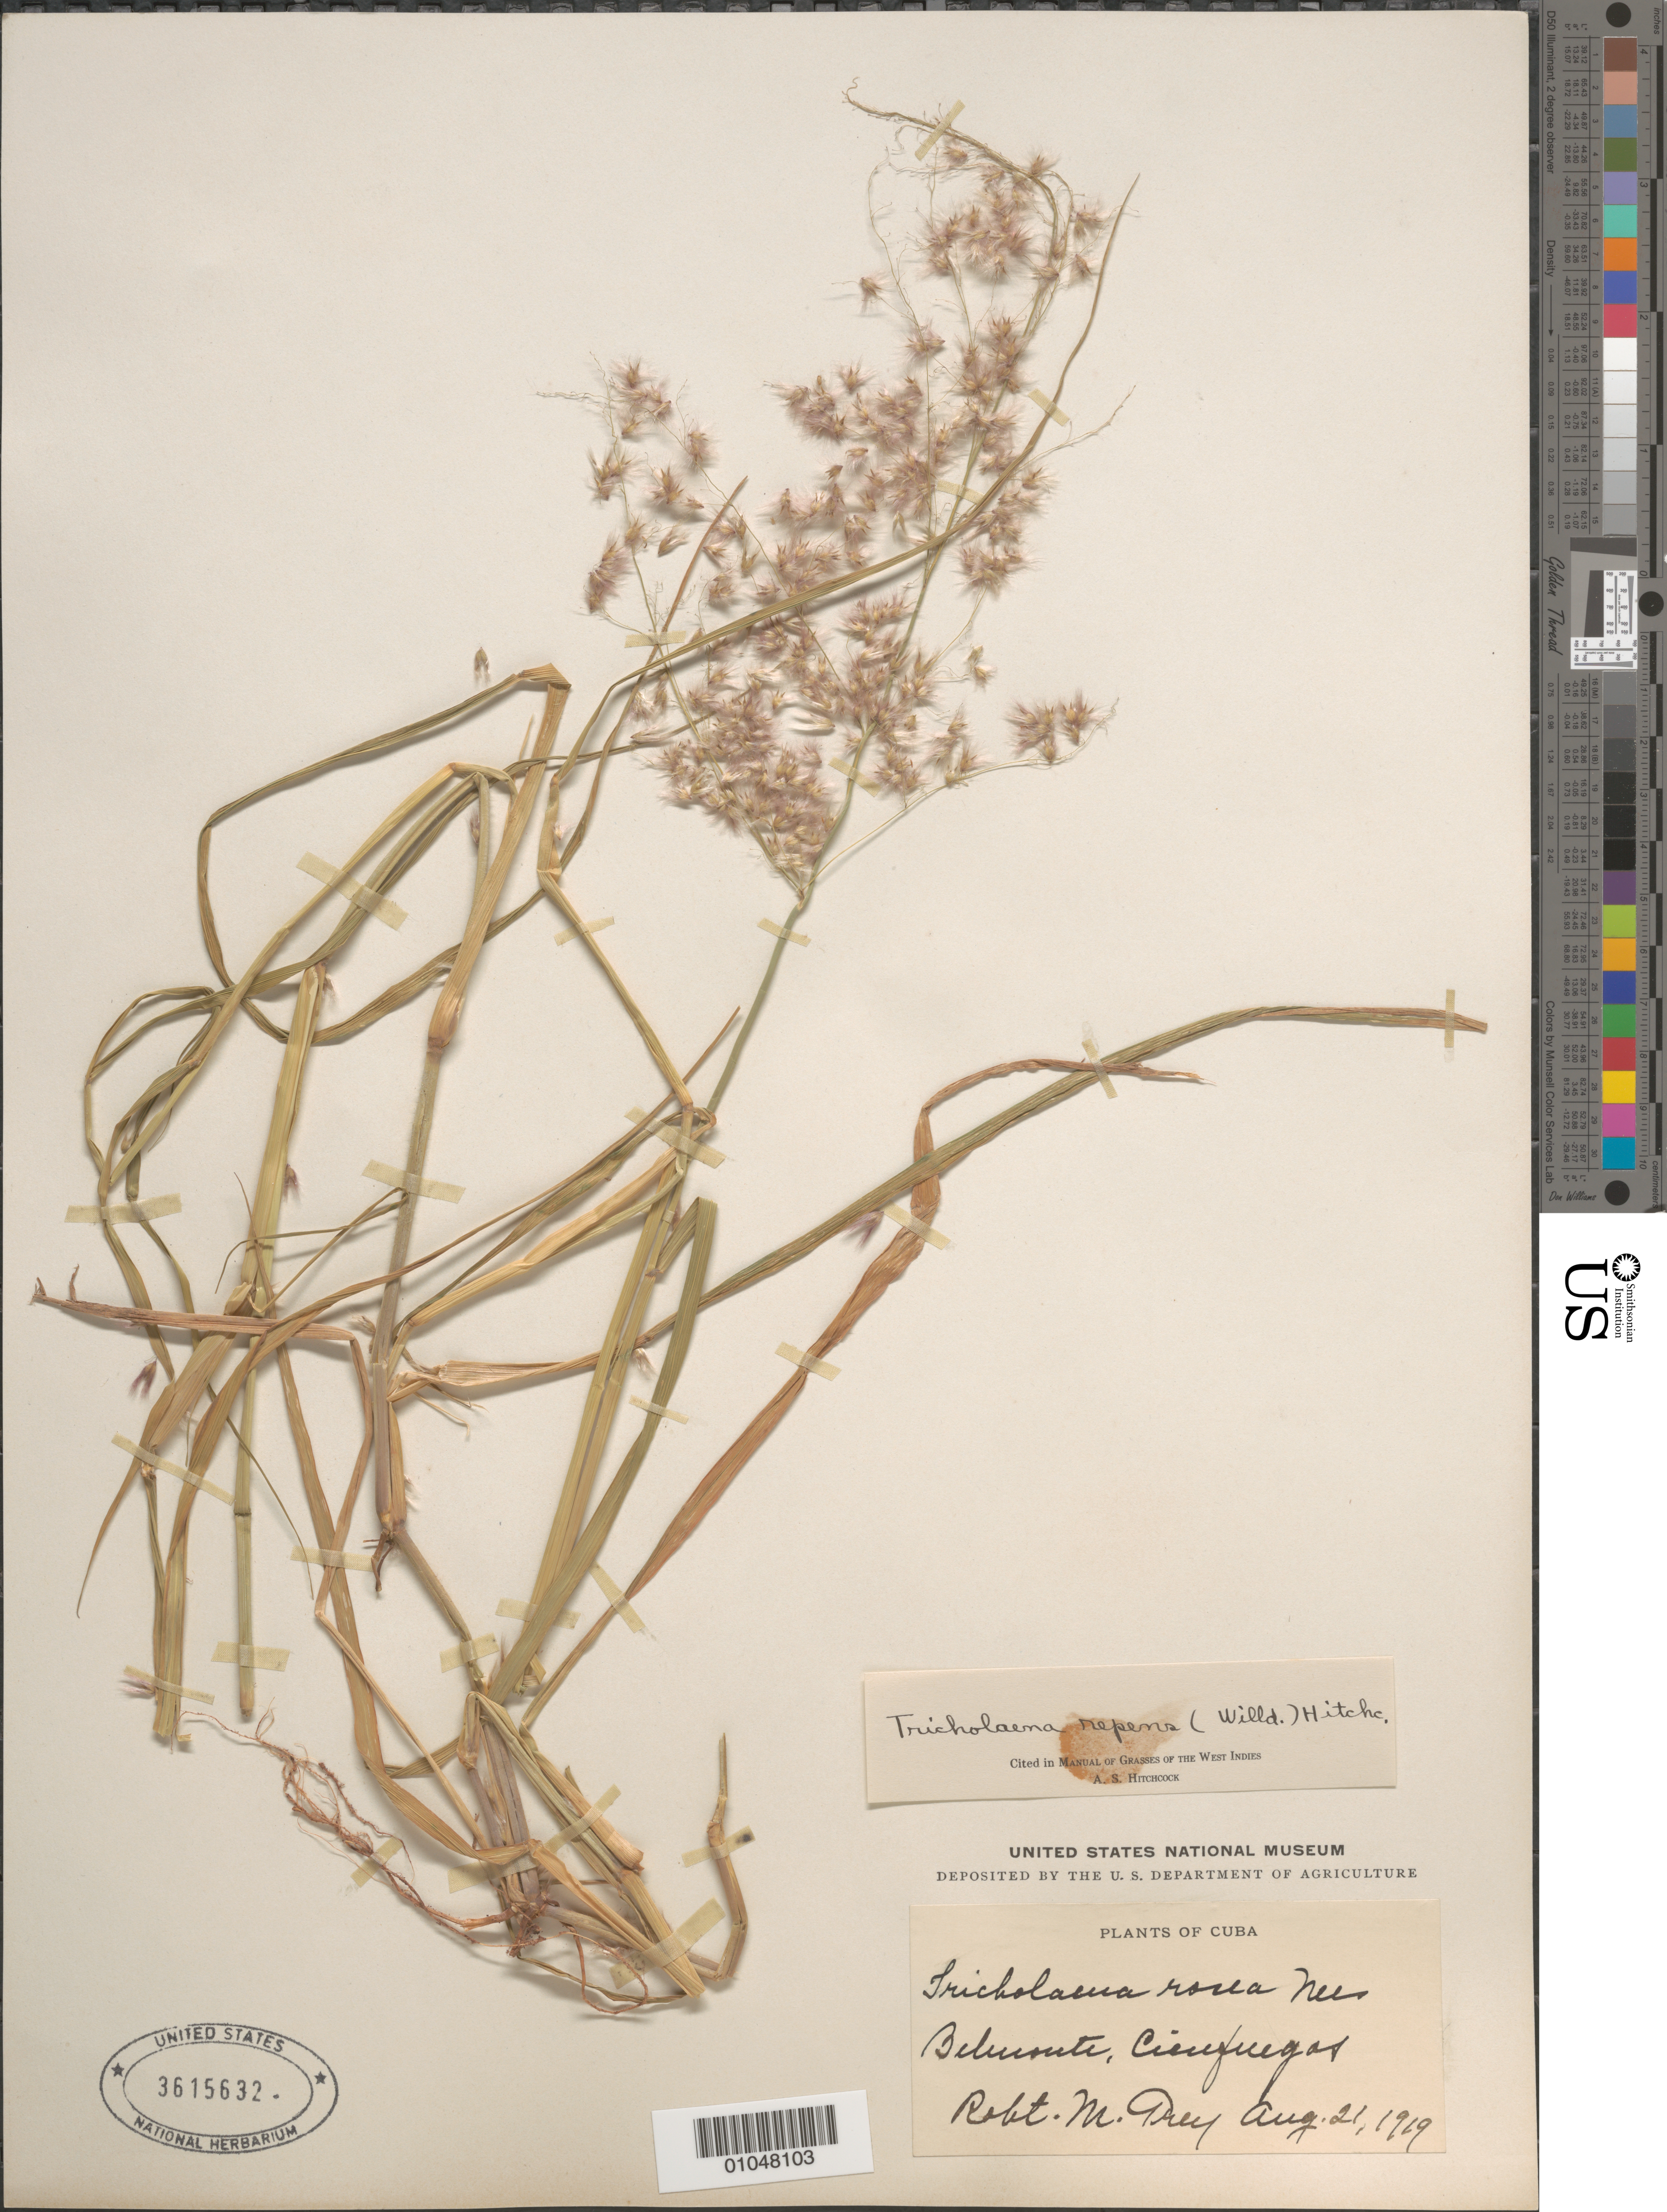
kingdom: Plantae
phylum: Tracheophyta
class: Liliopsida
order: Poales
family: Poaceae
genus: Rhynchelytrum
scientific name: Rhynchelytrum repens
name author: (Willd.) C.E. Hubb.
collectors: R. Grey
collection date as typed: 21 Aug 1919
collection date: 1919-08-21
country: Cuba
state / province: Cienfuegos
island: Cuba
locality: Belmonte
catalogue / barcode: US 3615632